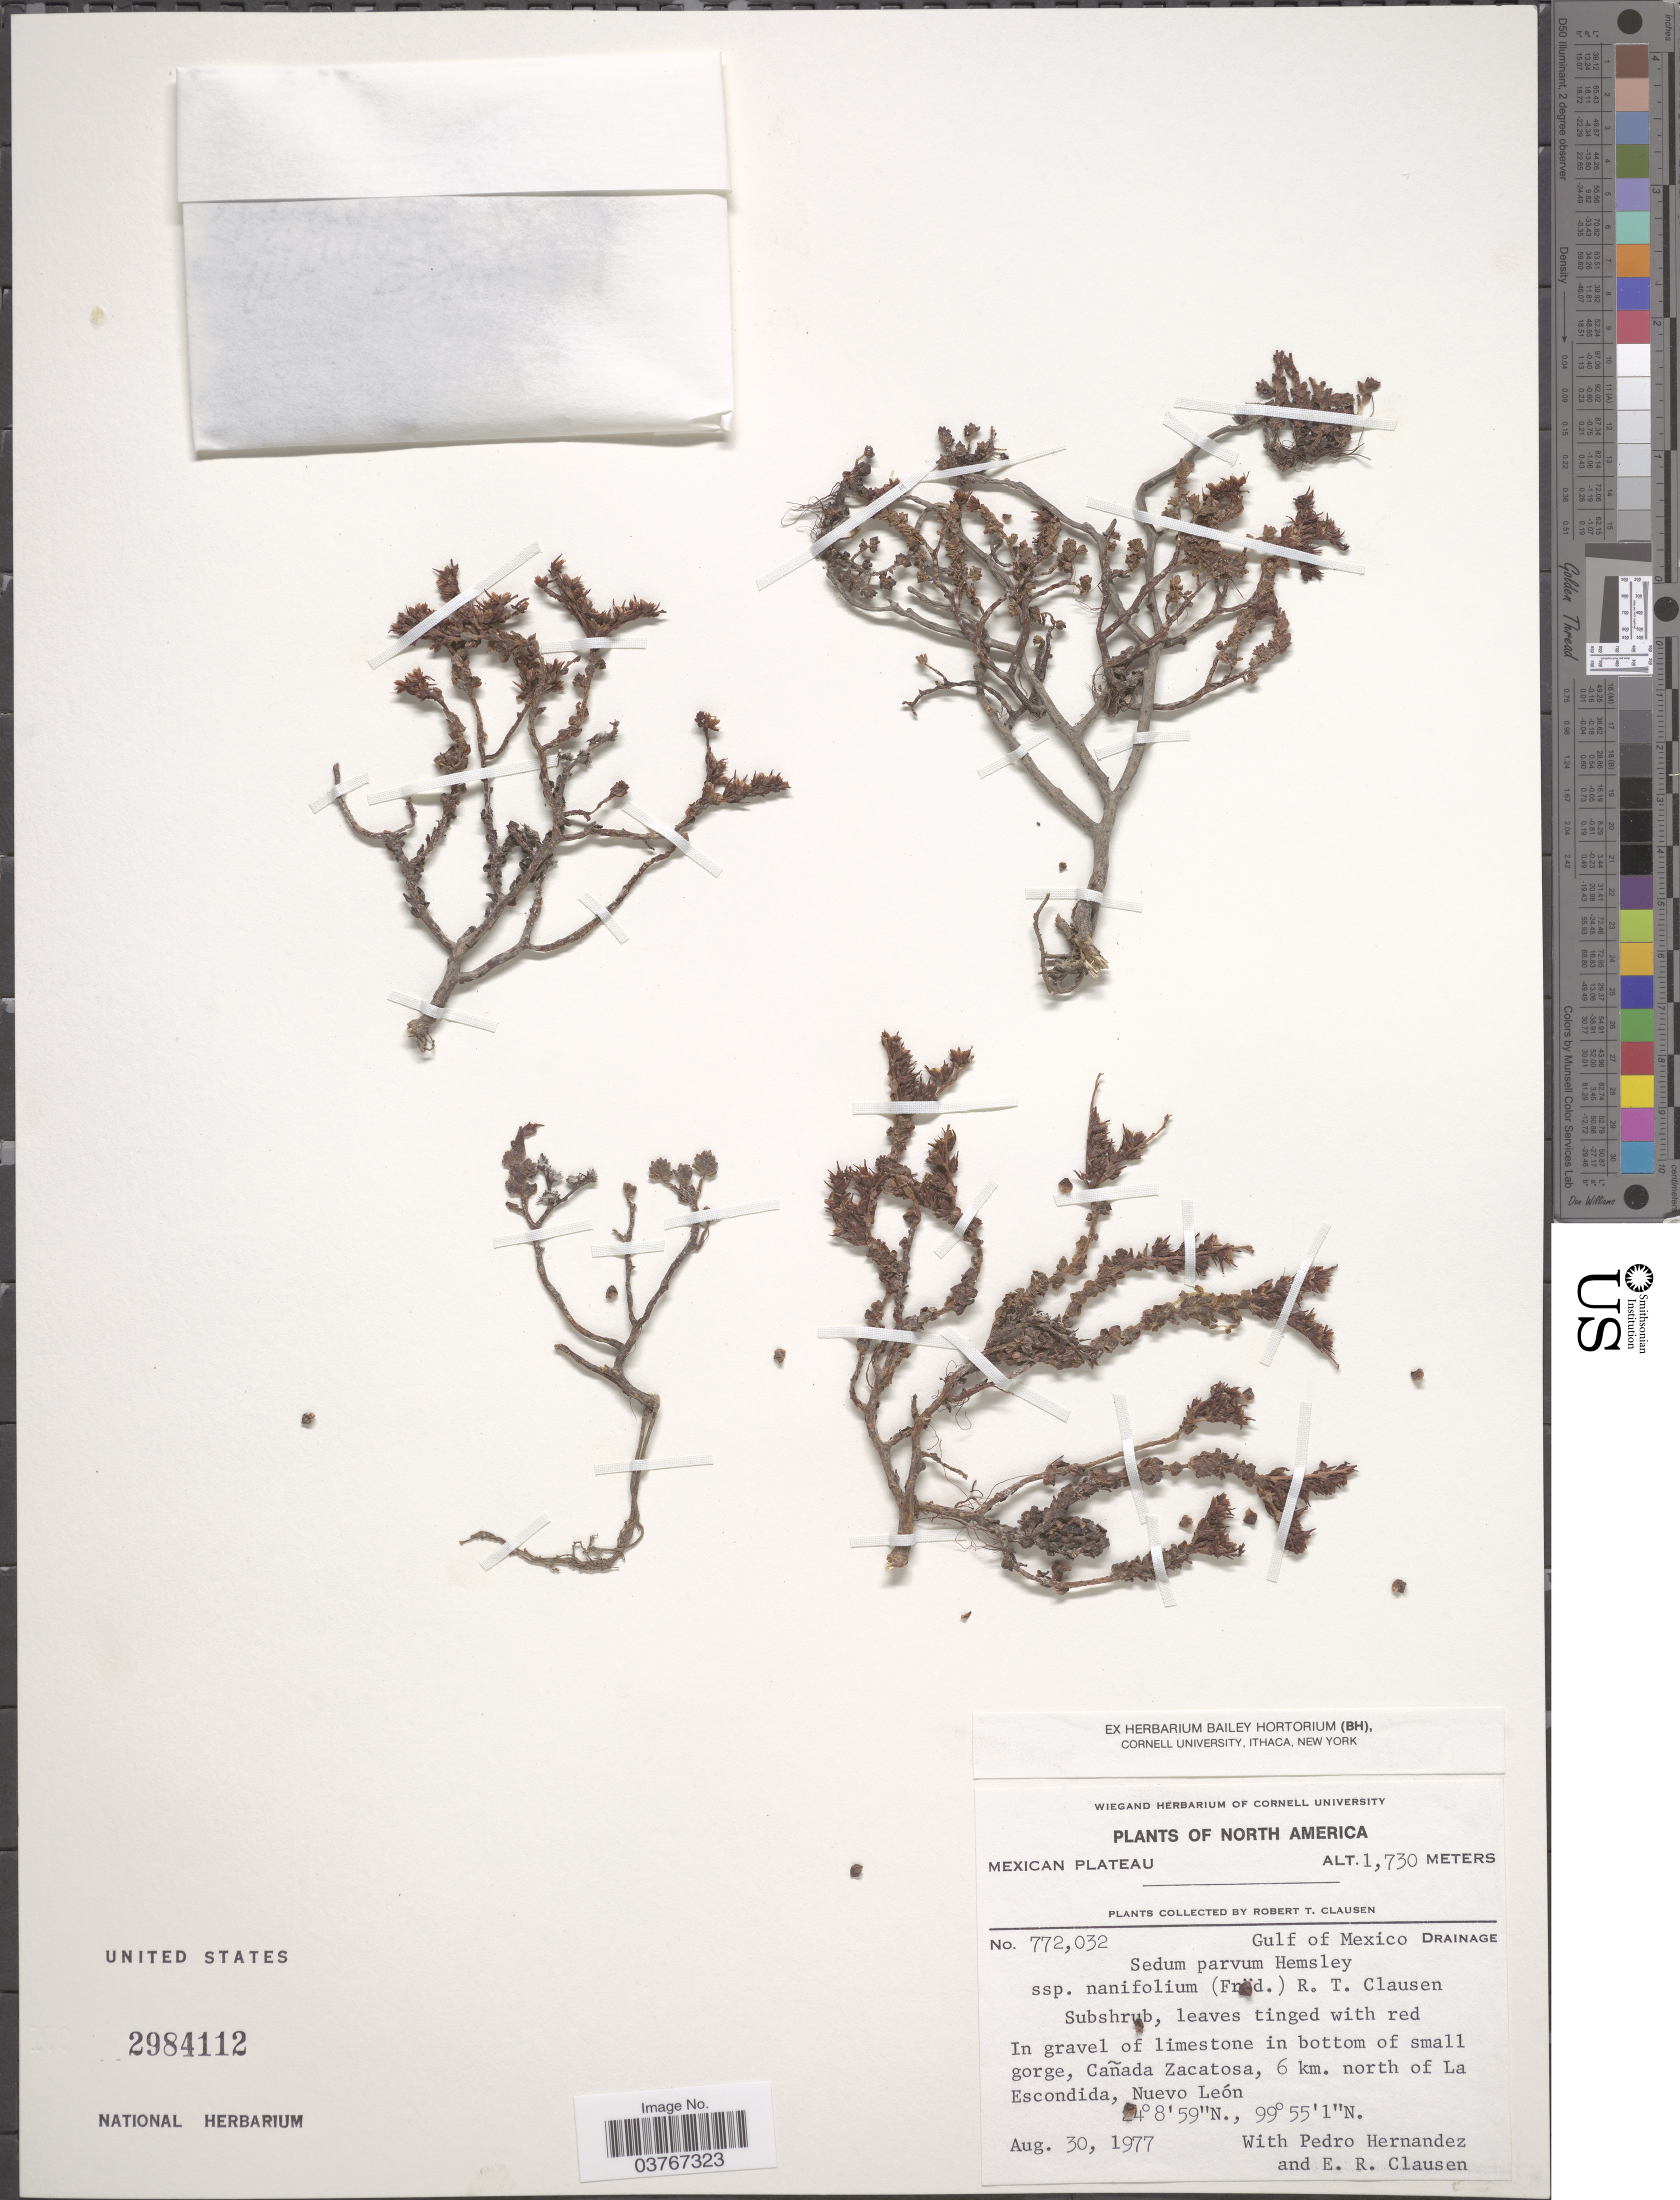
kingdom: Plantae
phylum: Tracheophyta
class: Magnoliopsida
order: Saxifragales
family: Crassulaceae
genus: Sedum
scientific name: Sedum palmeri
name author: S. Watson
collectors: R. T. Clausen, P. Hernandez & E. Clausen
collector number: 772,032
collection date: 1977-08-30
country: Mexico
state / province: Nuevo León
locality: Mexican Plateau. Gulf of Mexico Drainage. In gravel of limestone in bottom of small gorge, Cañada Zacatosa, 6 km. north of La Escondida.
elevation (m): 1760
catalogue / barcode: US 2984112